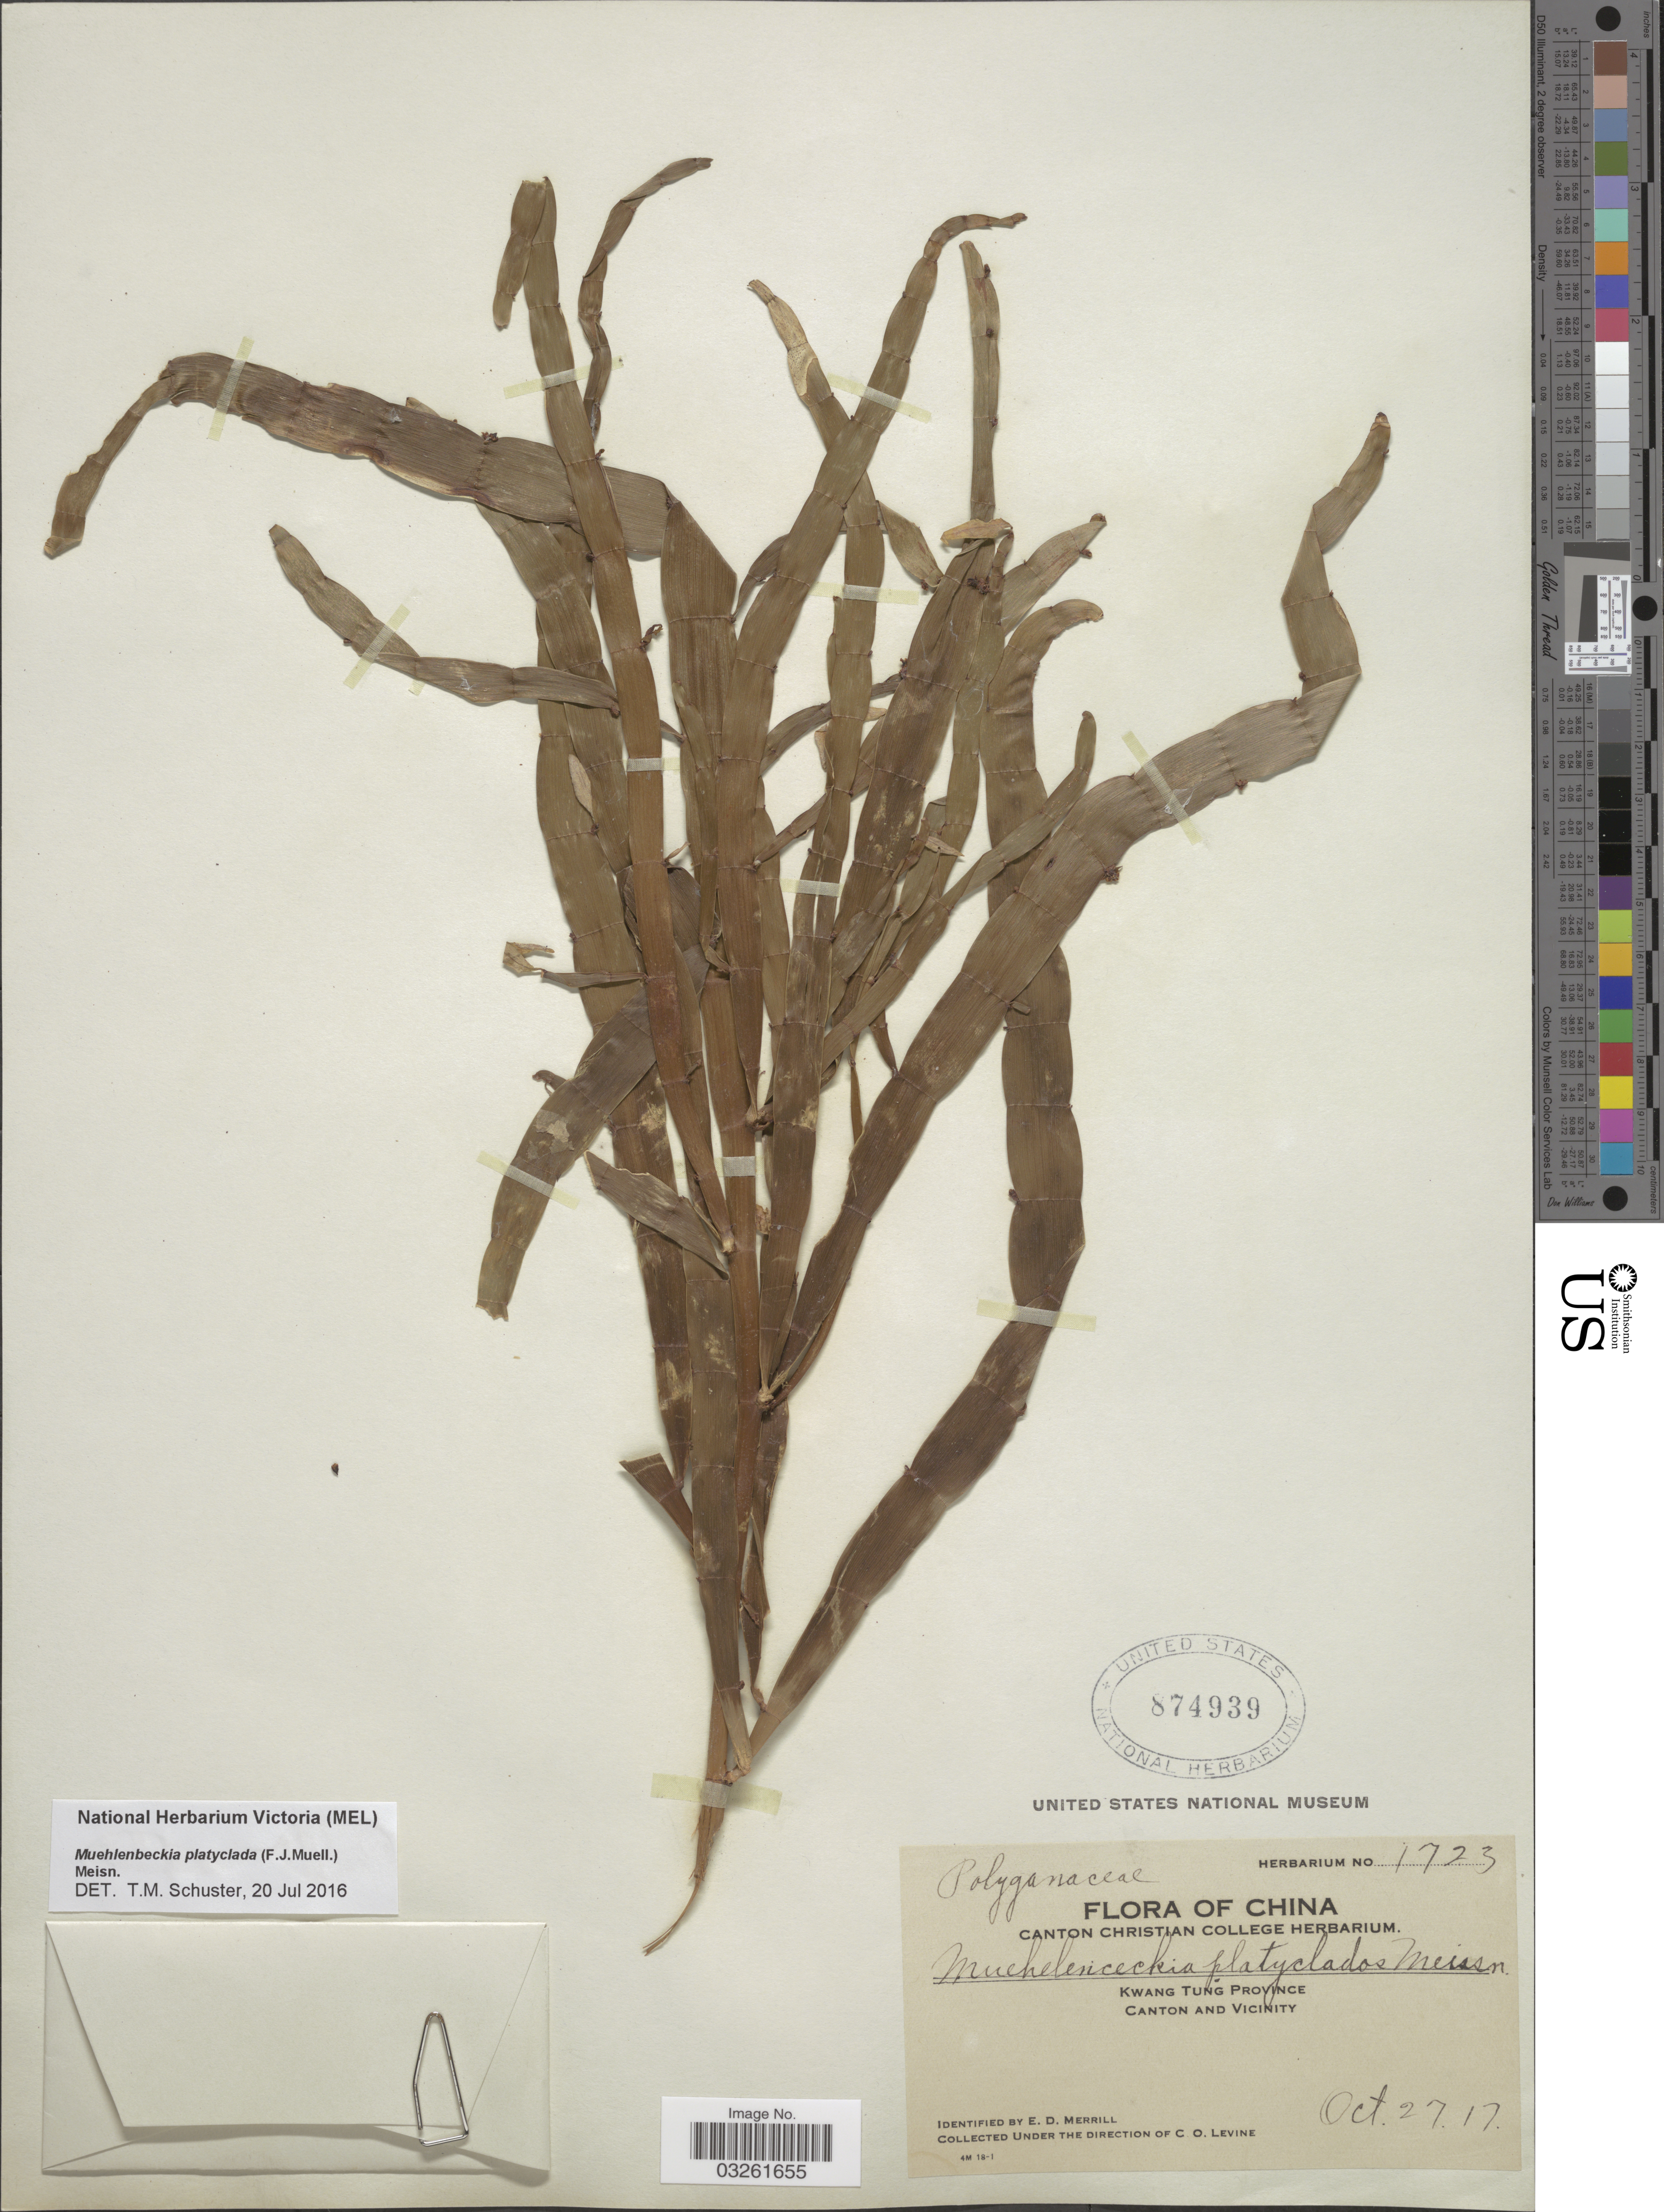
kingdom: Plantae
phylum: Tracheophyta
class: Magnoliopsida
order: Caryophyllales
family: Polygonaceae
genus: Muehlenbeckia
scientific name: Muehlenbeckia platyclada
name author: (F. Muell.) Meisn.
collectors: C. O. Levine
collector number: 1723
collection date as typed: Transcribed d/m/y: 27/10/17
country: China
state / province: Guangdong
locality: Kwang Tung Province. Canton and vicinity.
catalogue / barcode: US 874939